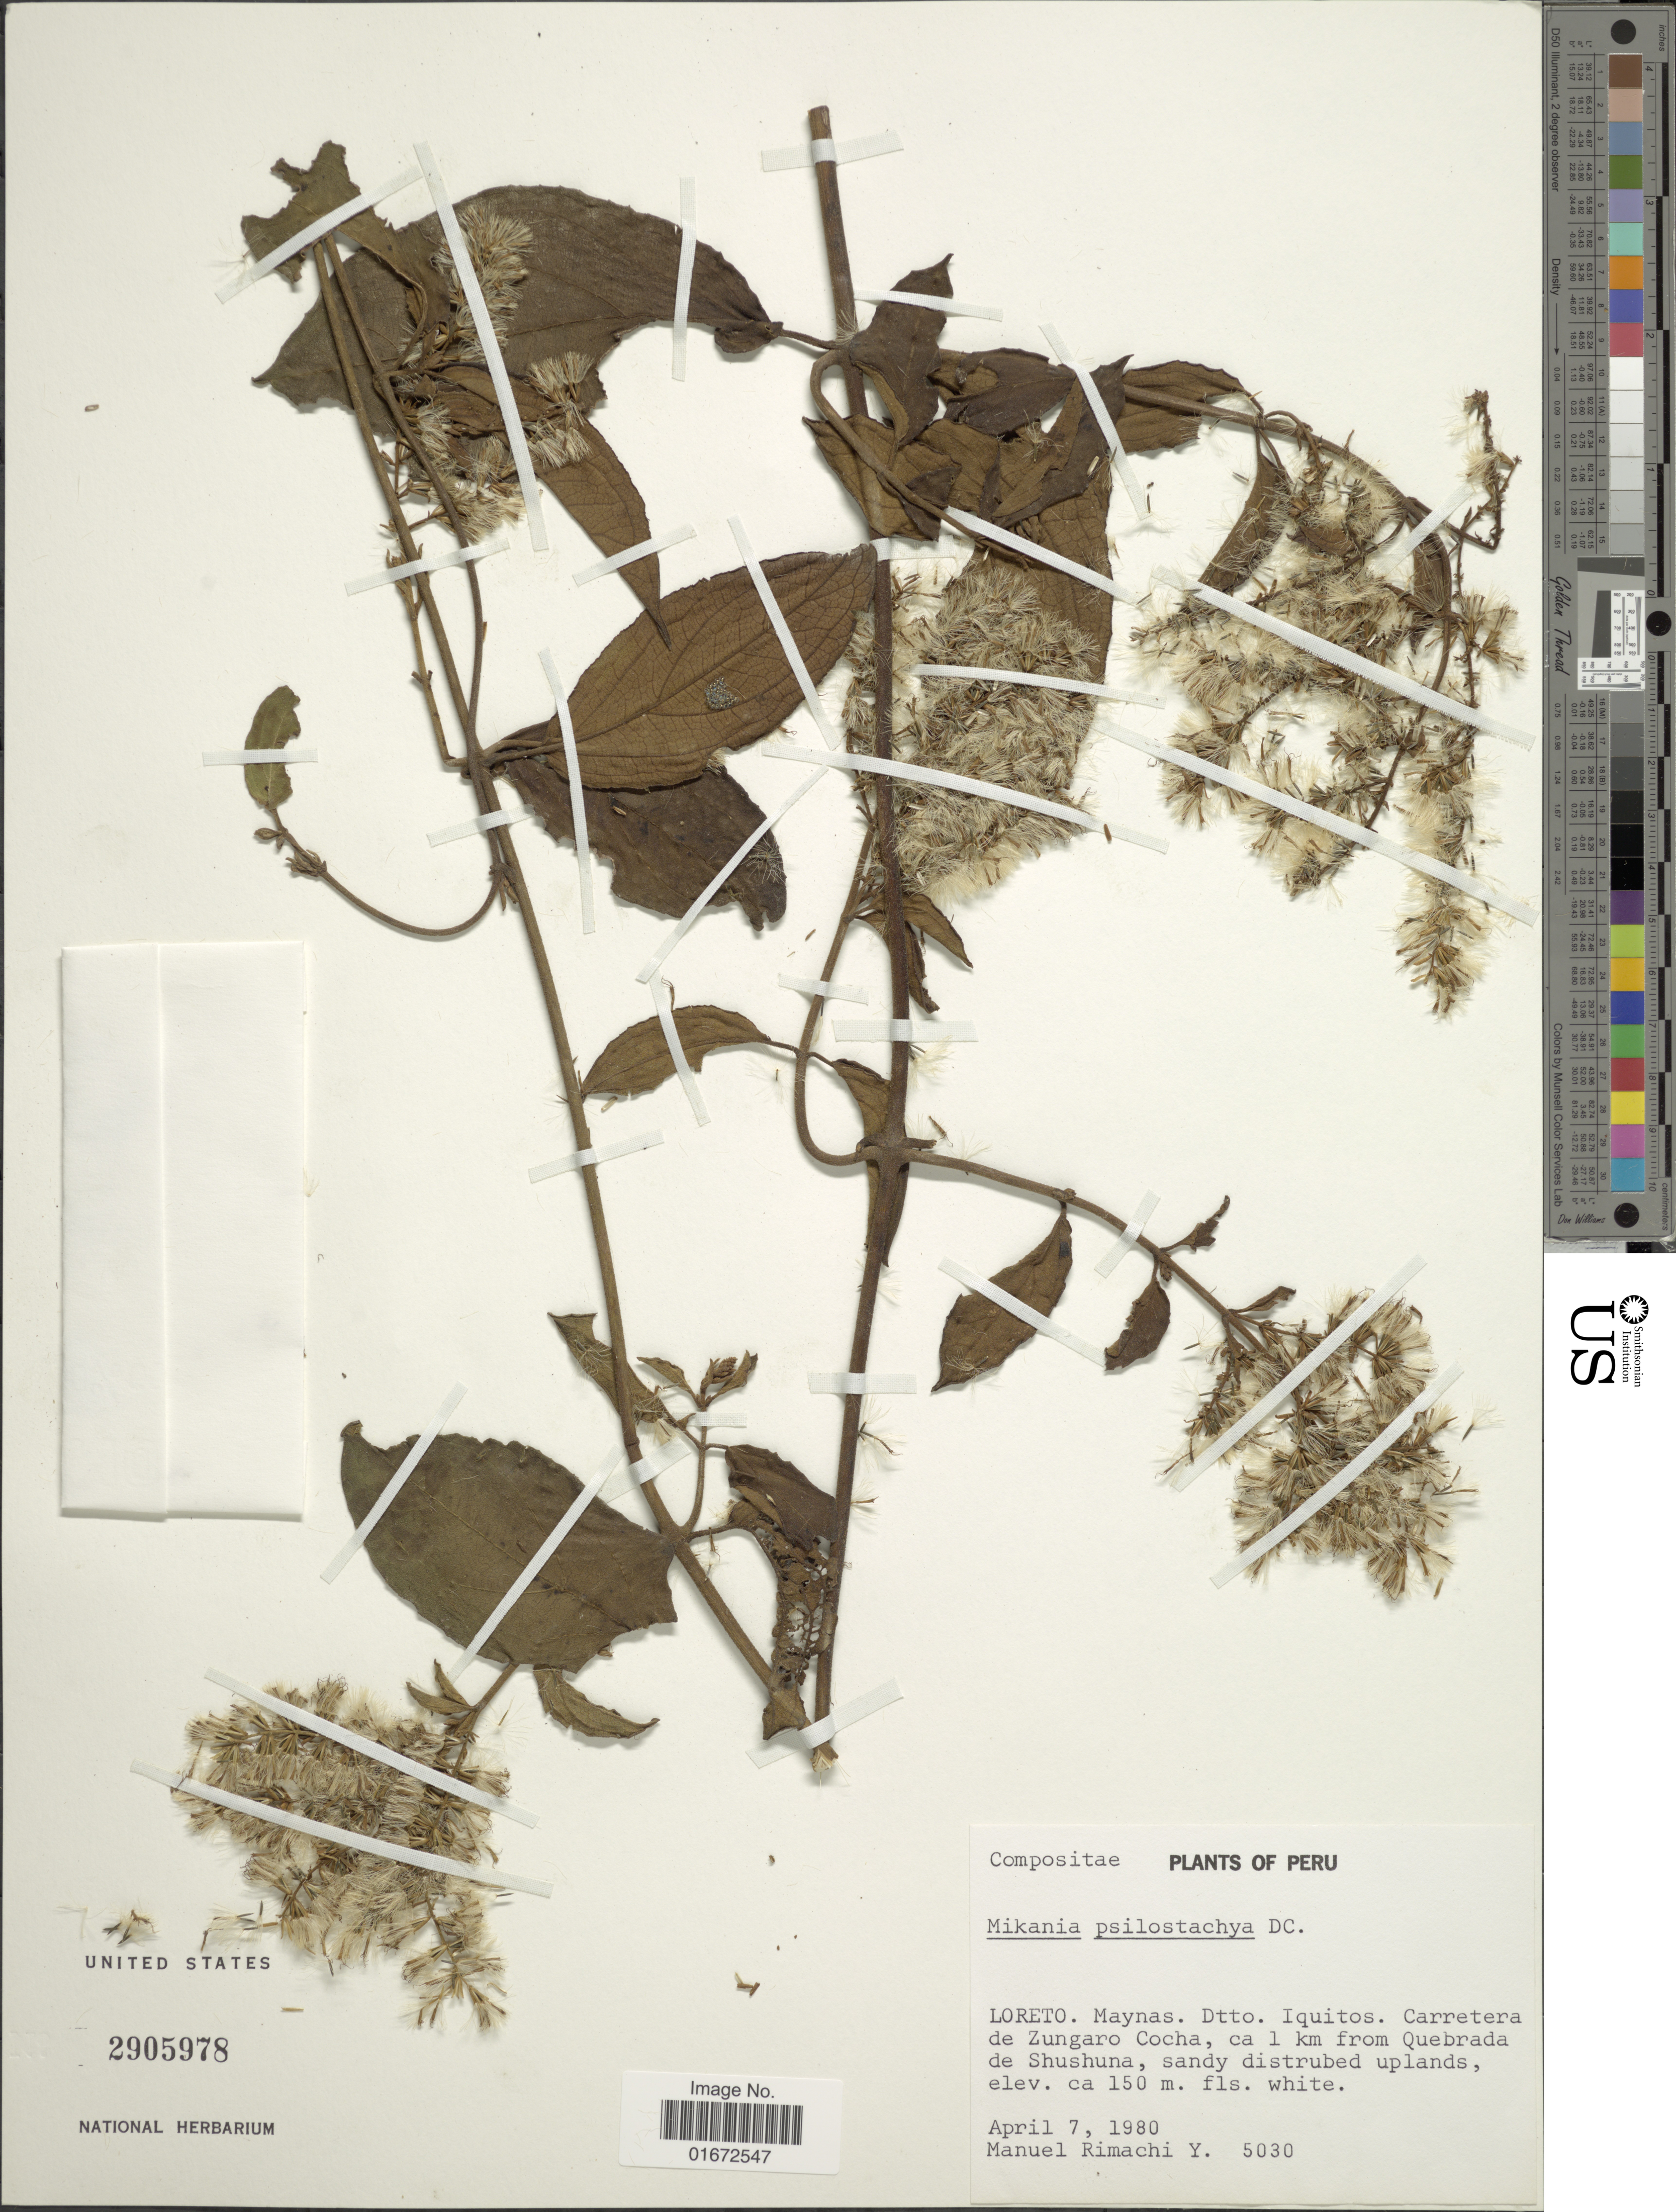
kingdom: Plantae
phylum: Tracheophyta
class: Magnoliopsida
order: Asterales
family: Asteraceae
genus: Mikania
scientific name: Mikania psilostachya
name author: DC.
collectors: M. Rimachi Y.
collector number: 5030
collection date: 1980-04-07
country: Peru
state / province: Loreto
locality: Loreto. Mayna. Dtto. Iquitos. Carretera de Zungaro Cocha, ca 1 km from Quebrada de Shushuna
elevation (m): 150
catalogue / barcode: US 2905978